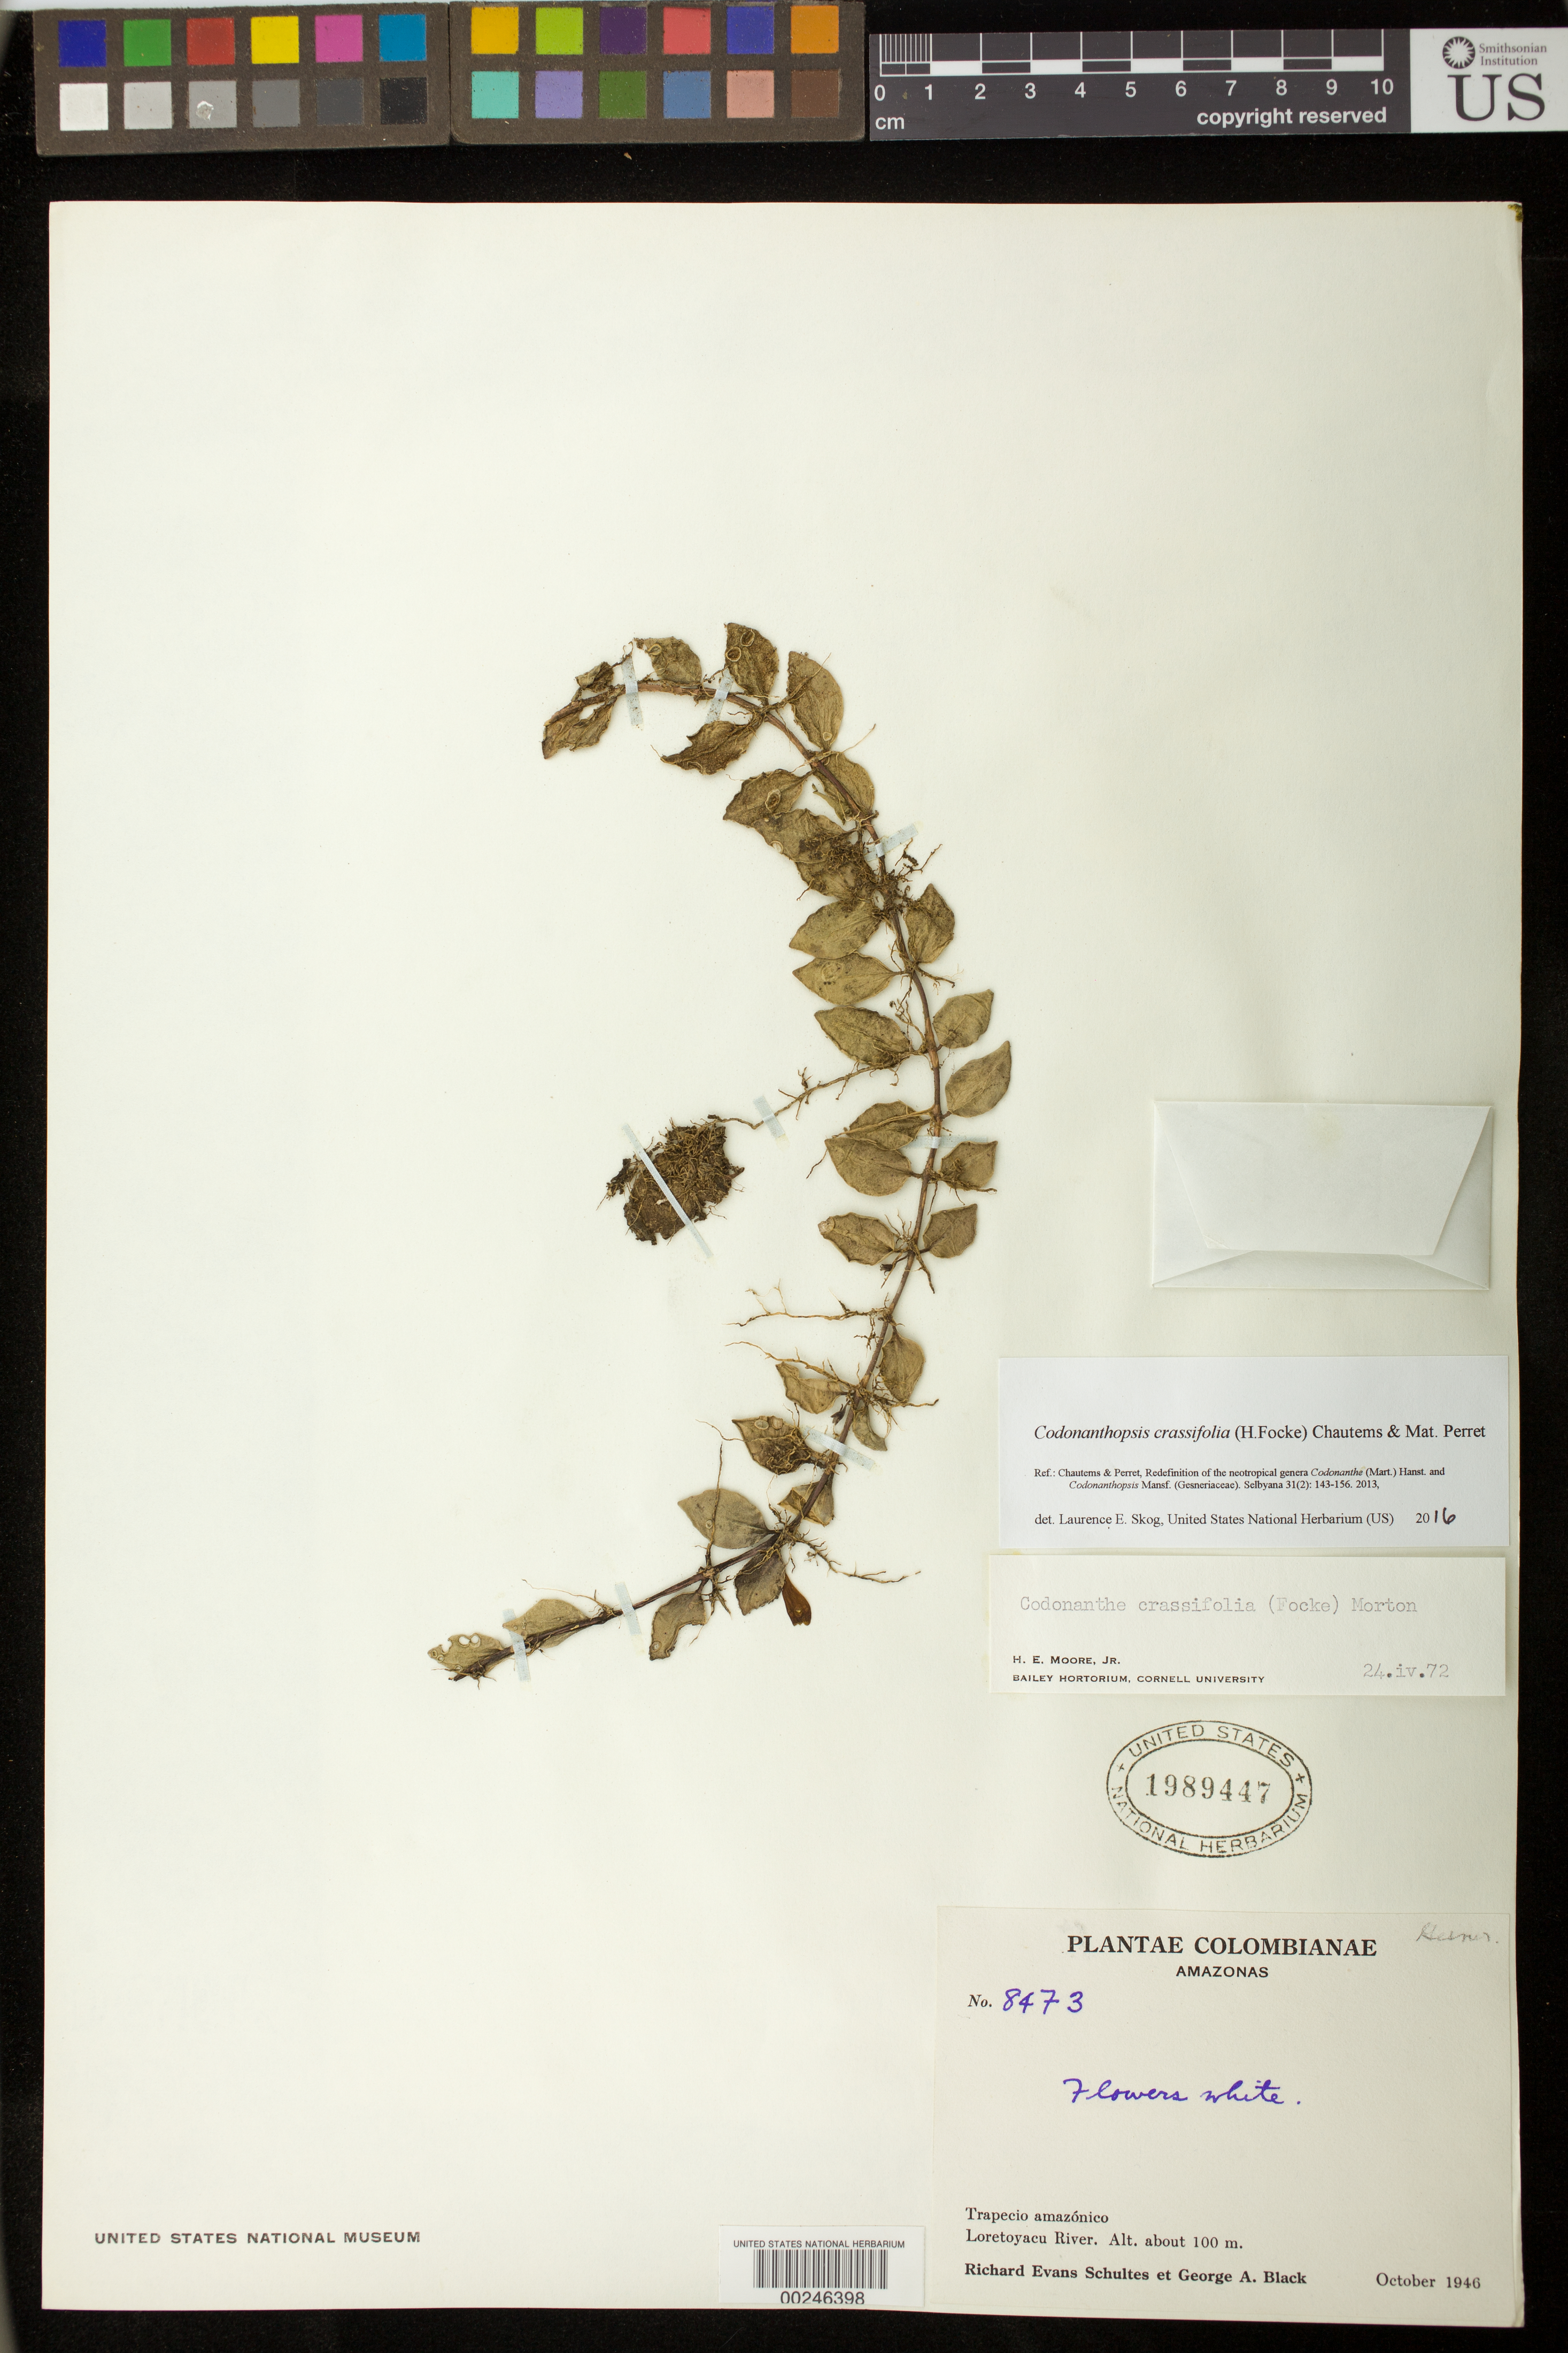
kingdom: Plantae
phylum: Tracheophyta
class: Magnoliopsida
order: Lamiales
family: Gesneriaceae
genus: Codonanthopsis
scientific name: Codonanthopsis crassifolia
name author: (H. Focke) Chautems & Mat.Perret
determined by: Skog, Laurence E.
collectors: R. E. Schultes & G. A. Black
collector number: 8473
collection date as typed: Oct 1946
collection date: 1946-10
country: Colombia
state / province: Amazônas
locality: Trapecio Amazónico, Loretoyacu River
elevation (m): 100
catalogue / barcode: US 1989447